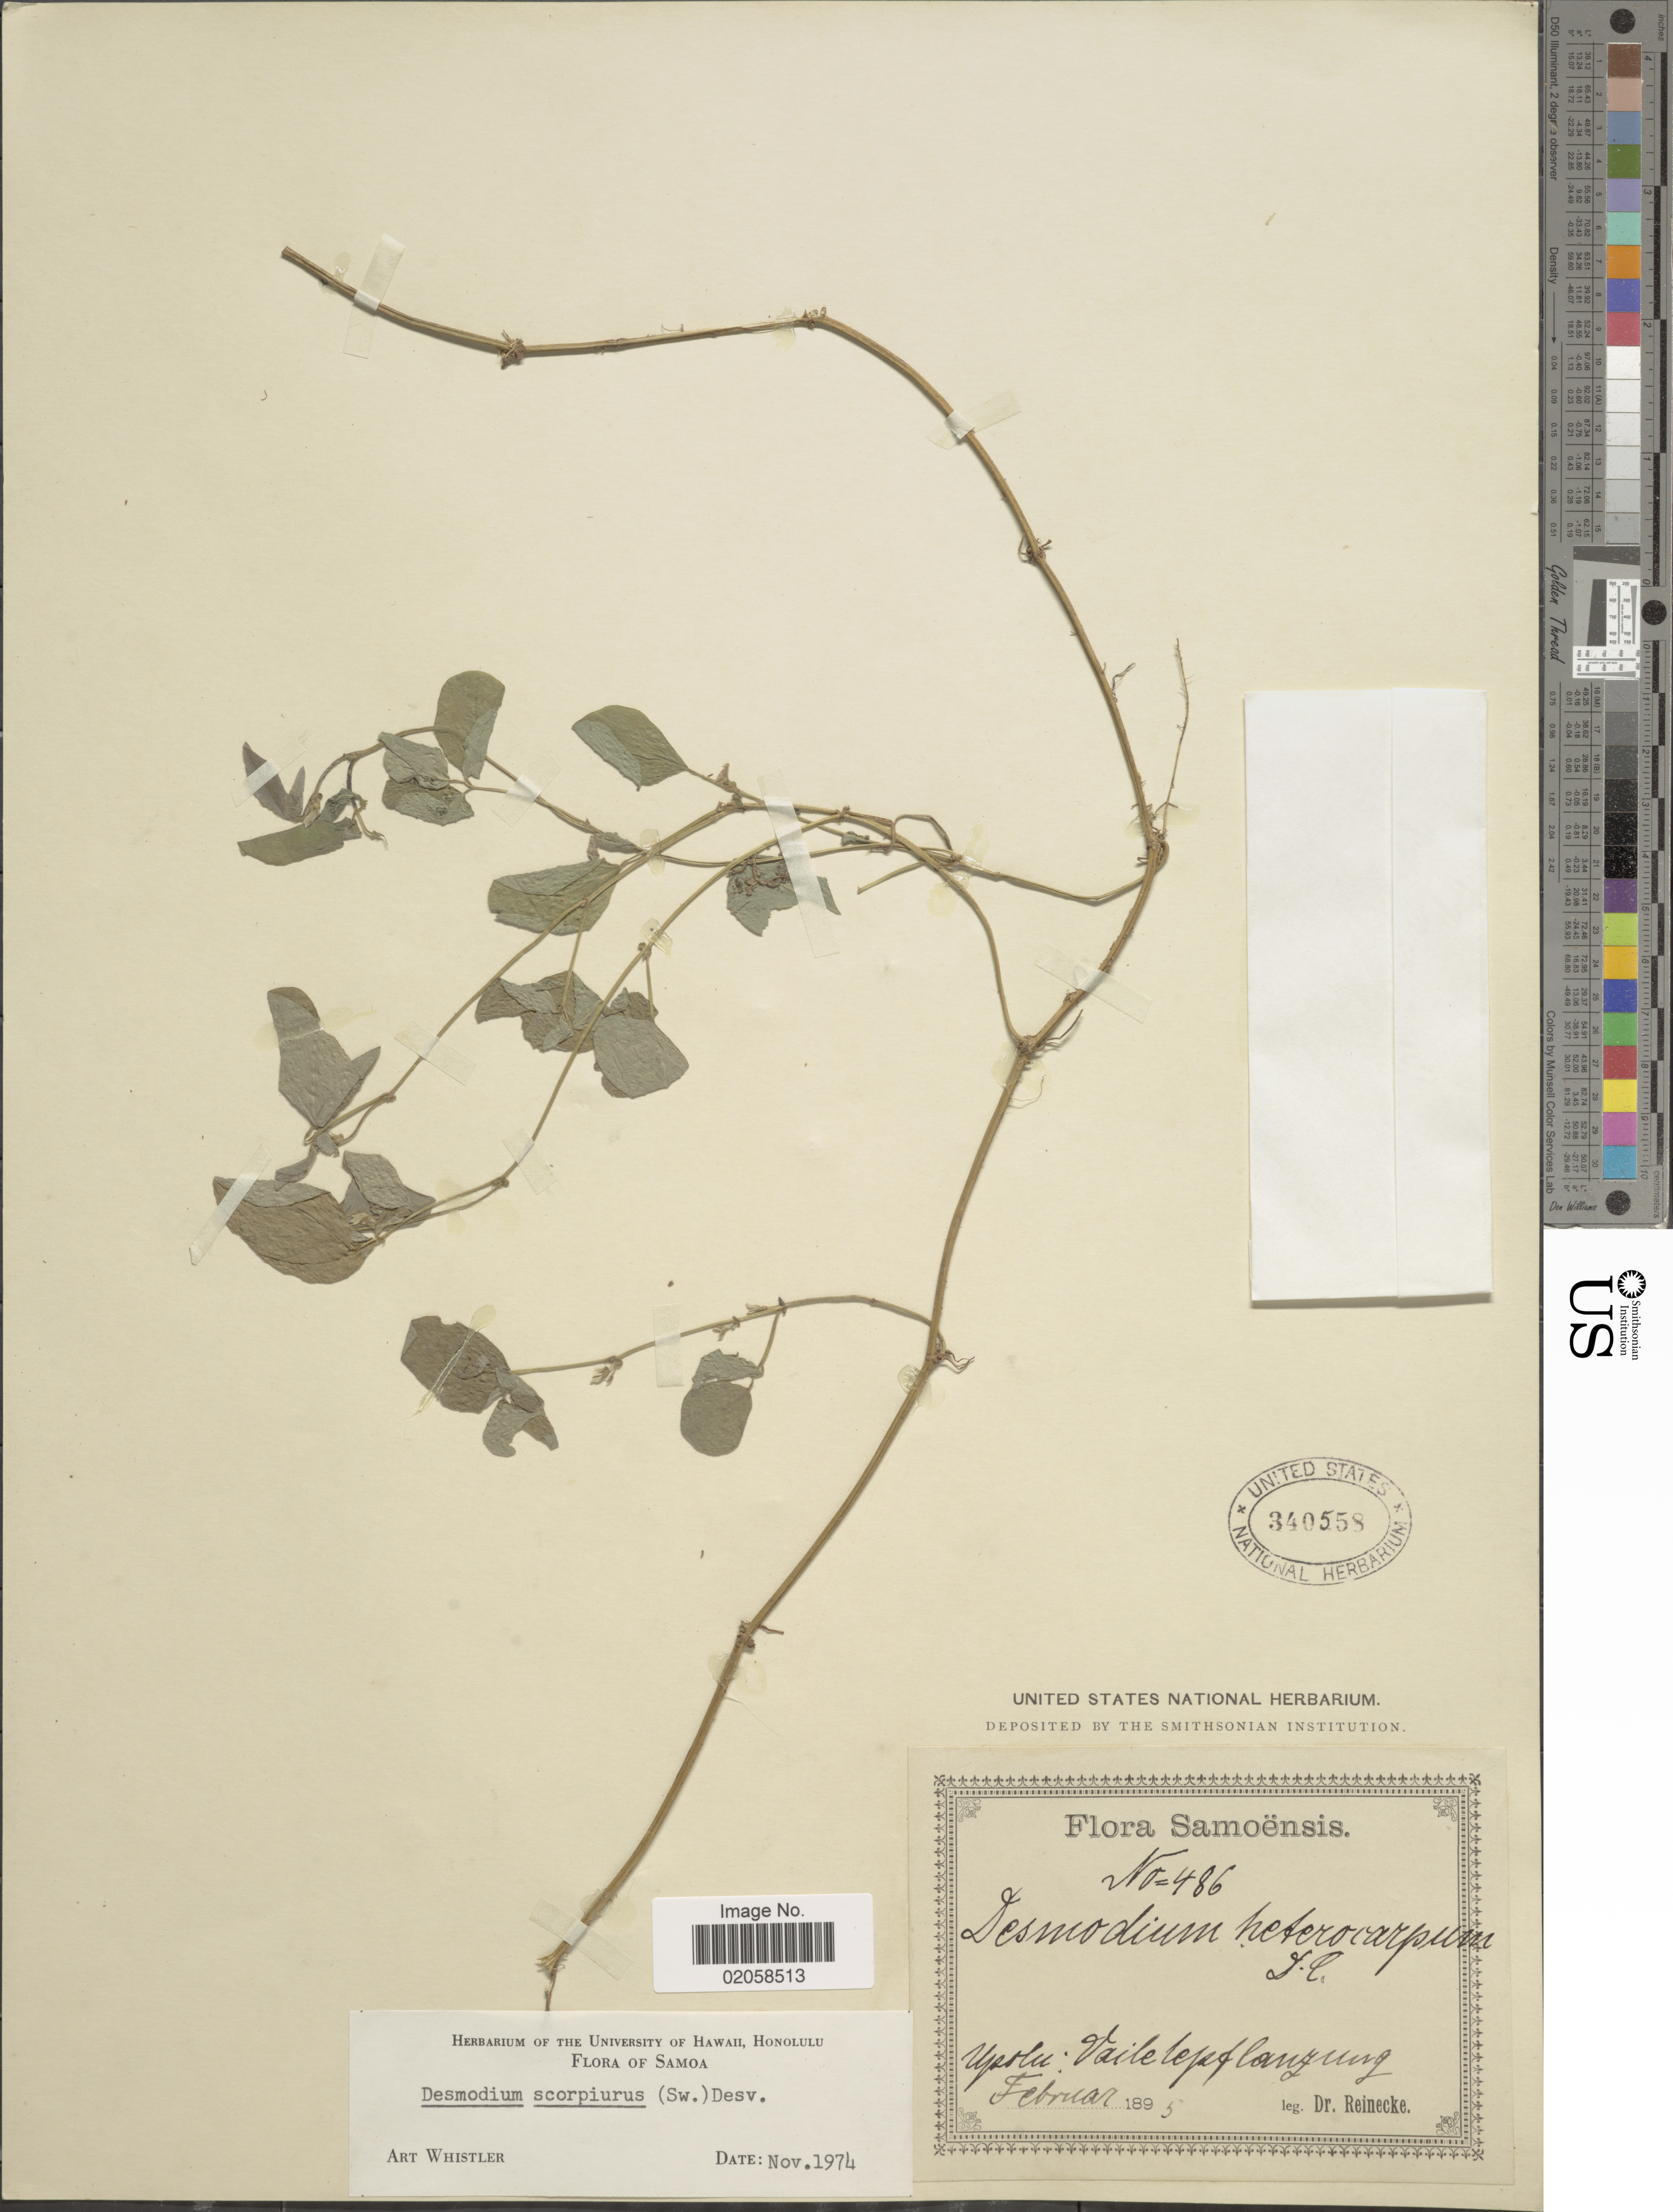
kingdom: Plantae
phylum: Tracheophyta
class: Magnoliopsida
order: Fabales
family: Fabaceae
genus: Desmodium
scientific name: Desmodium scorpiurus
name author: (Sw.) Desv. ex DC.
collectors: -- Reinecke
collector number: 486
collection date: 1895-02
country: Samoa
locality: Samoensis, Upolu: Vaile lepflanzung [interpreted].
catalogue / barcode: US 340558